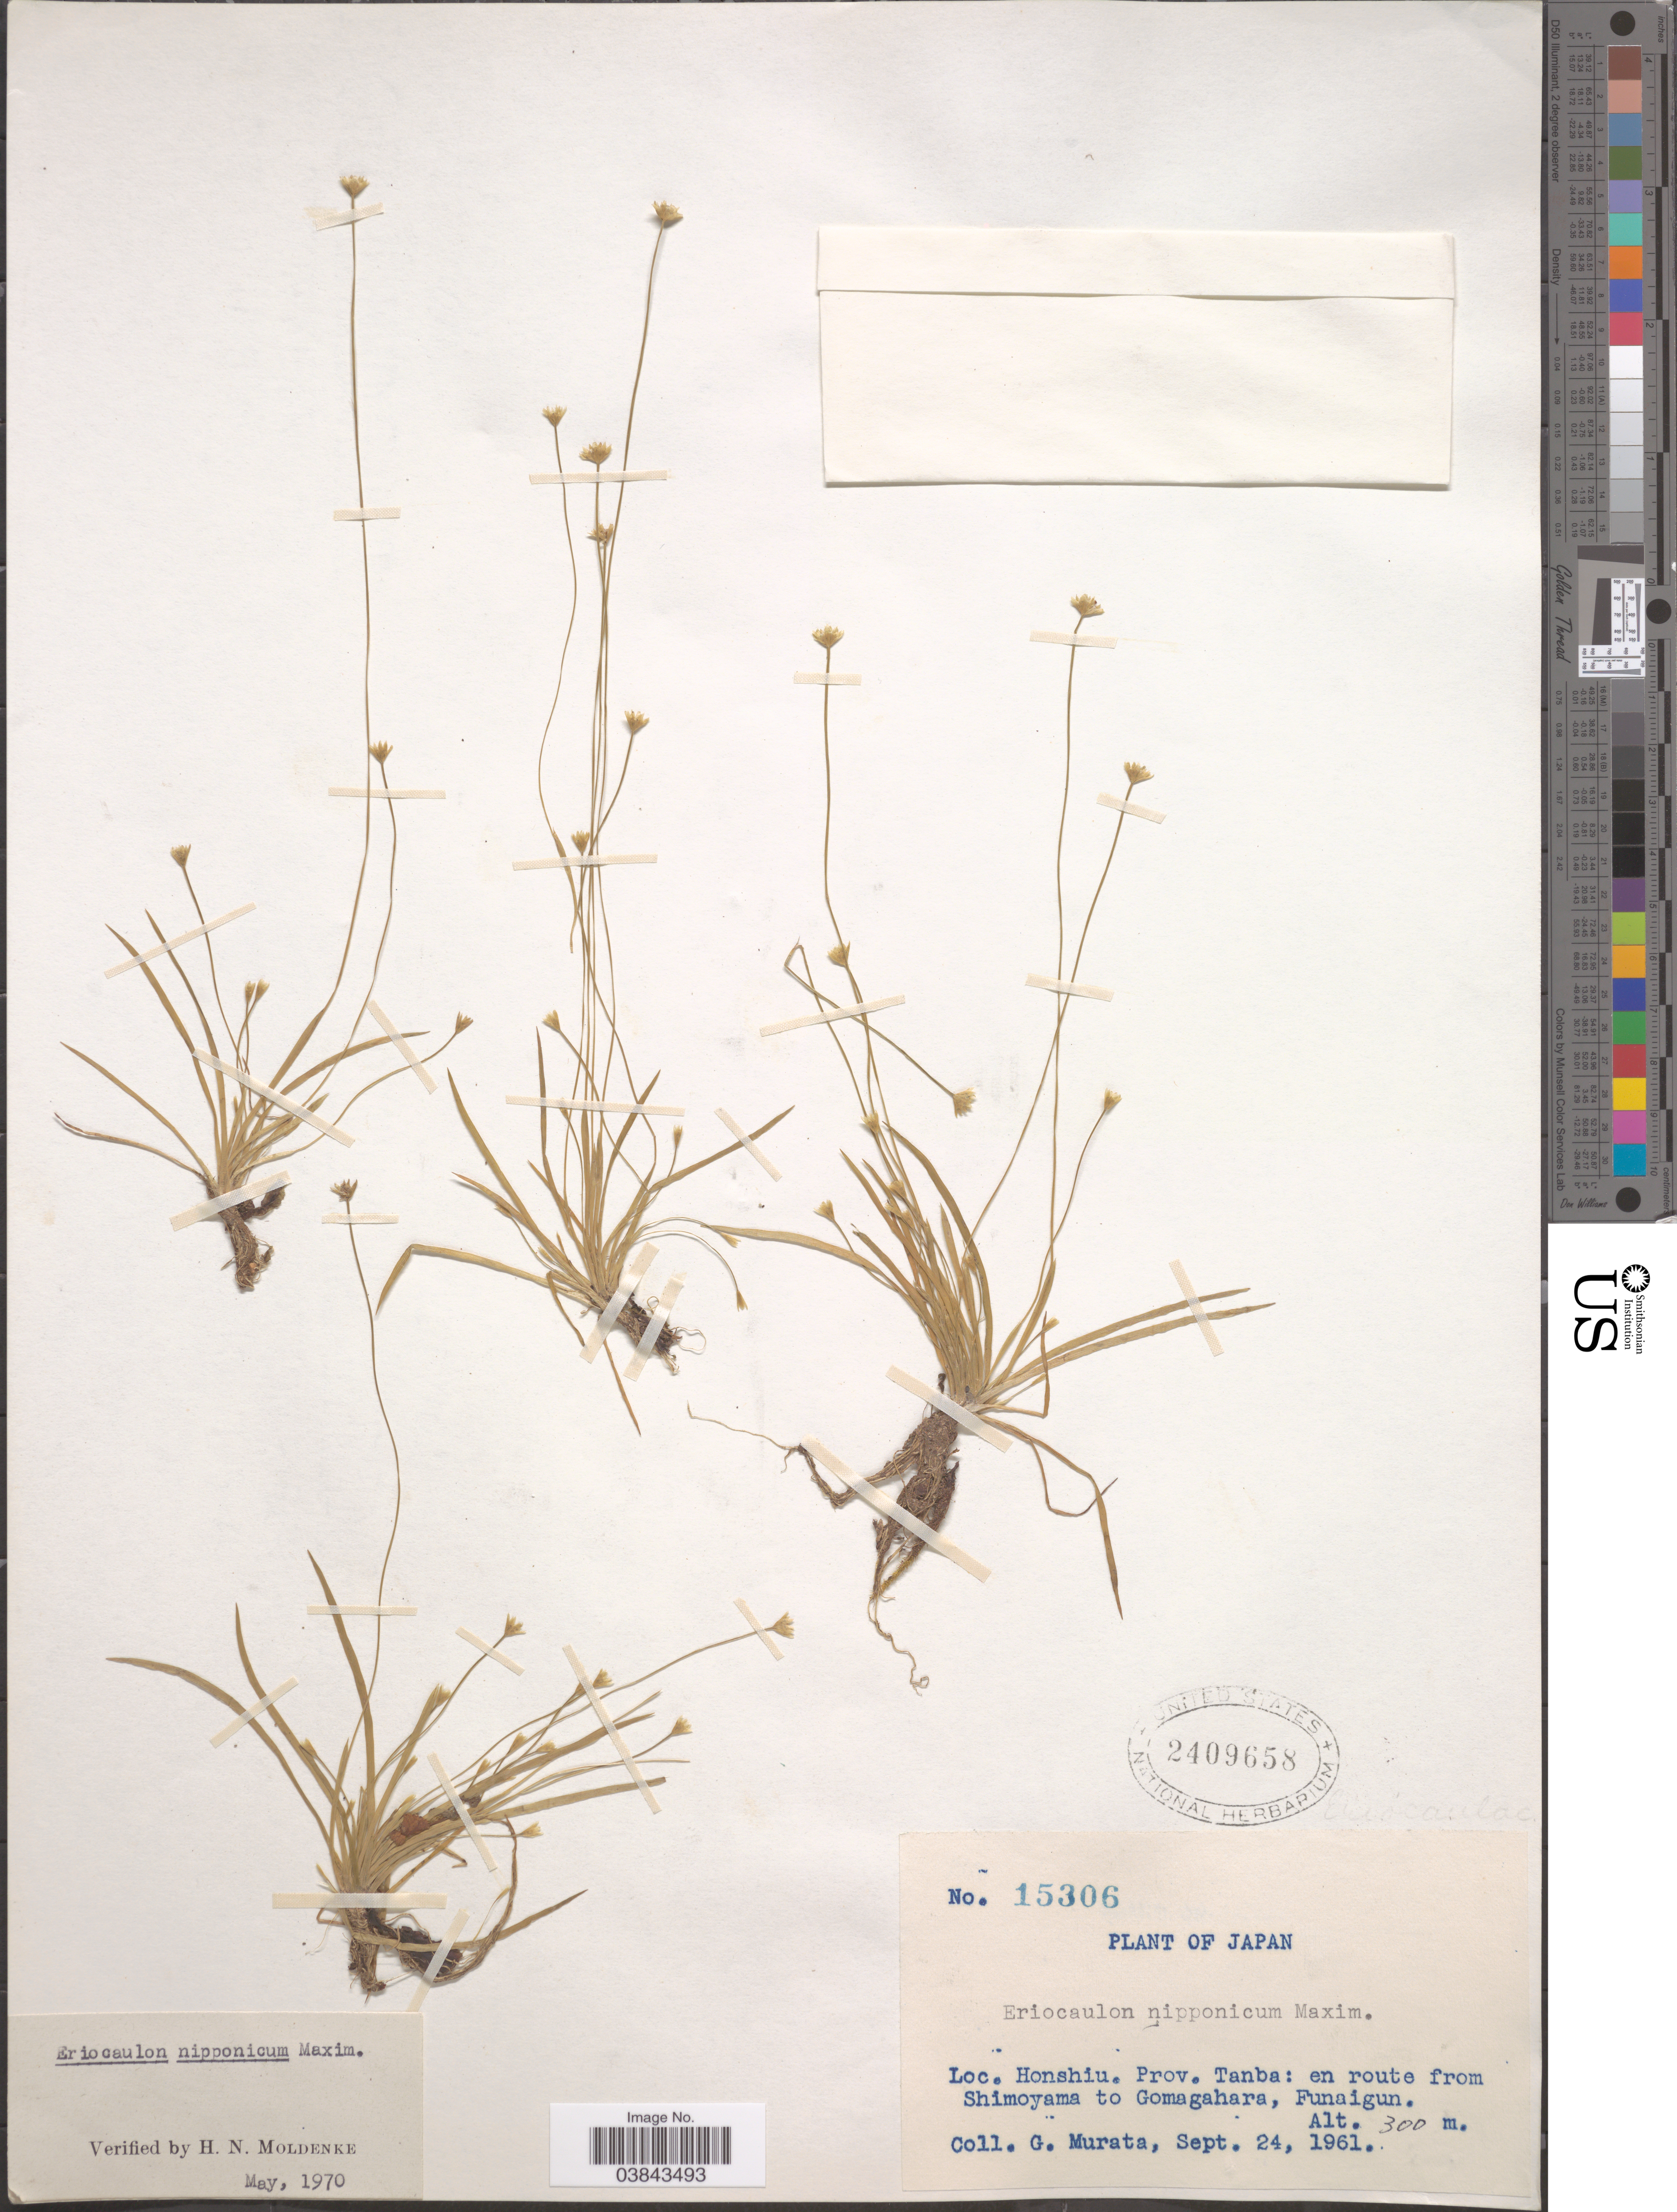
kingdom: Plantae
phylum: Tracheophyta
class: Liliopsida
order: Poales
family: Eriocaulaceae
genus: Eriocaulon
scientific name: Eriocaulon nipponicum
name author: Maxim.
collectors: G. Murata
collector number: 15306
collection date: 1961-09-24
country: Japan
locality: Honshiu. Prov. Tanba: en route from Shimoyama to Gomagahara, Funaigun.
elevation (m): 300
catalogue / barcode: US 2409658